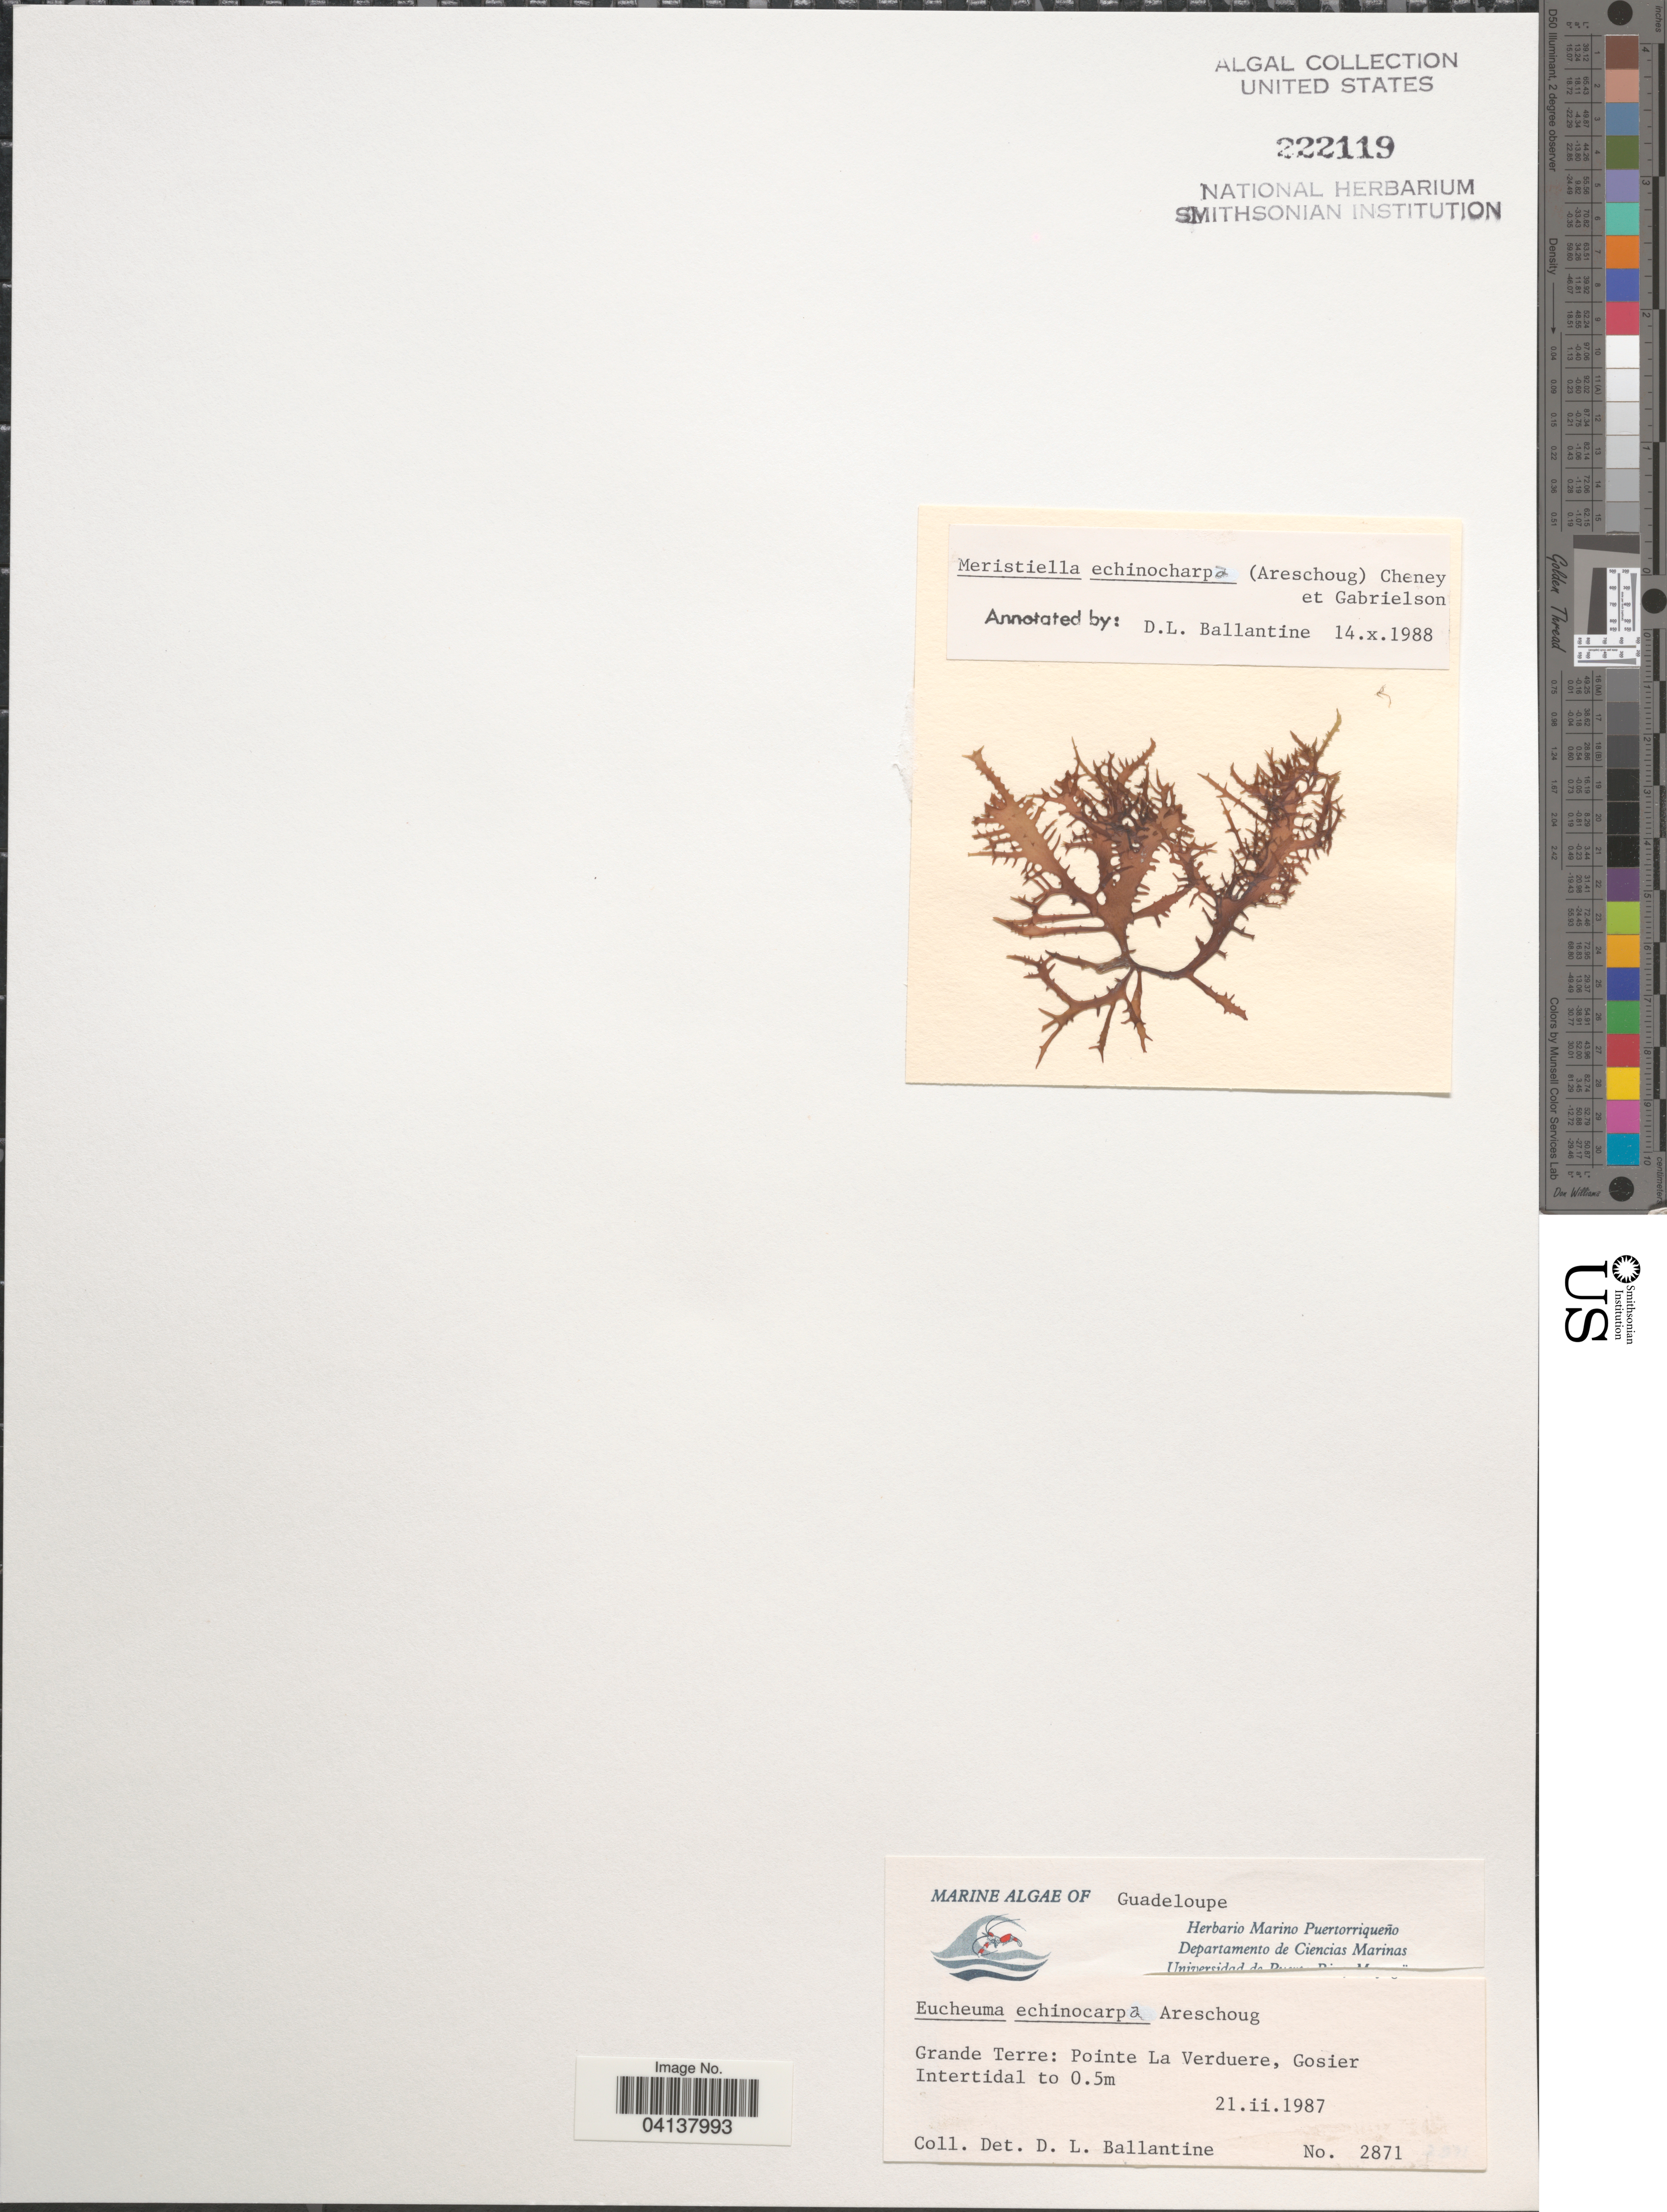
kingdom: Plantae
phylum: Rhodophyta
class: Florideophyceae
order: Gigartinales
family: Solieriaceae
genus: Meristotheca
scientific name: Meristotheca gelidium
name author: (J. Agardh) E.J. Faye & Masuda in E.J. Faye et al.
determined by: Algae name updating Project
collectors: D.L. Ballantine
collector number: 2871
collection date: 1987-02-21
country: Guadeloupe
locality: Grande Terre: Pointe La Verduere, Gosier.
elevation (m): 0.5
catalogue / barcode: US 222119